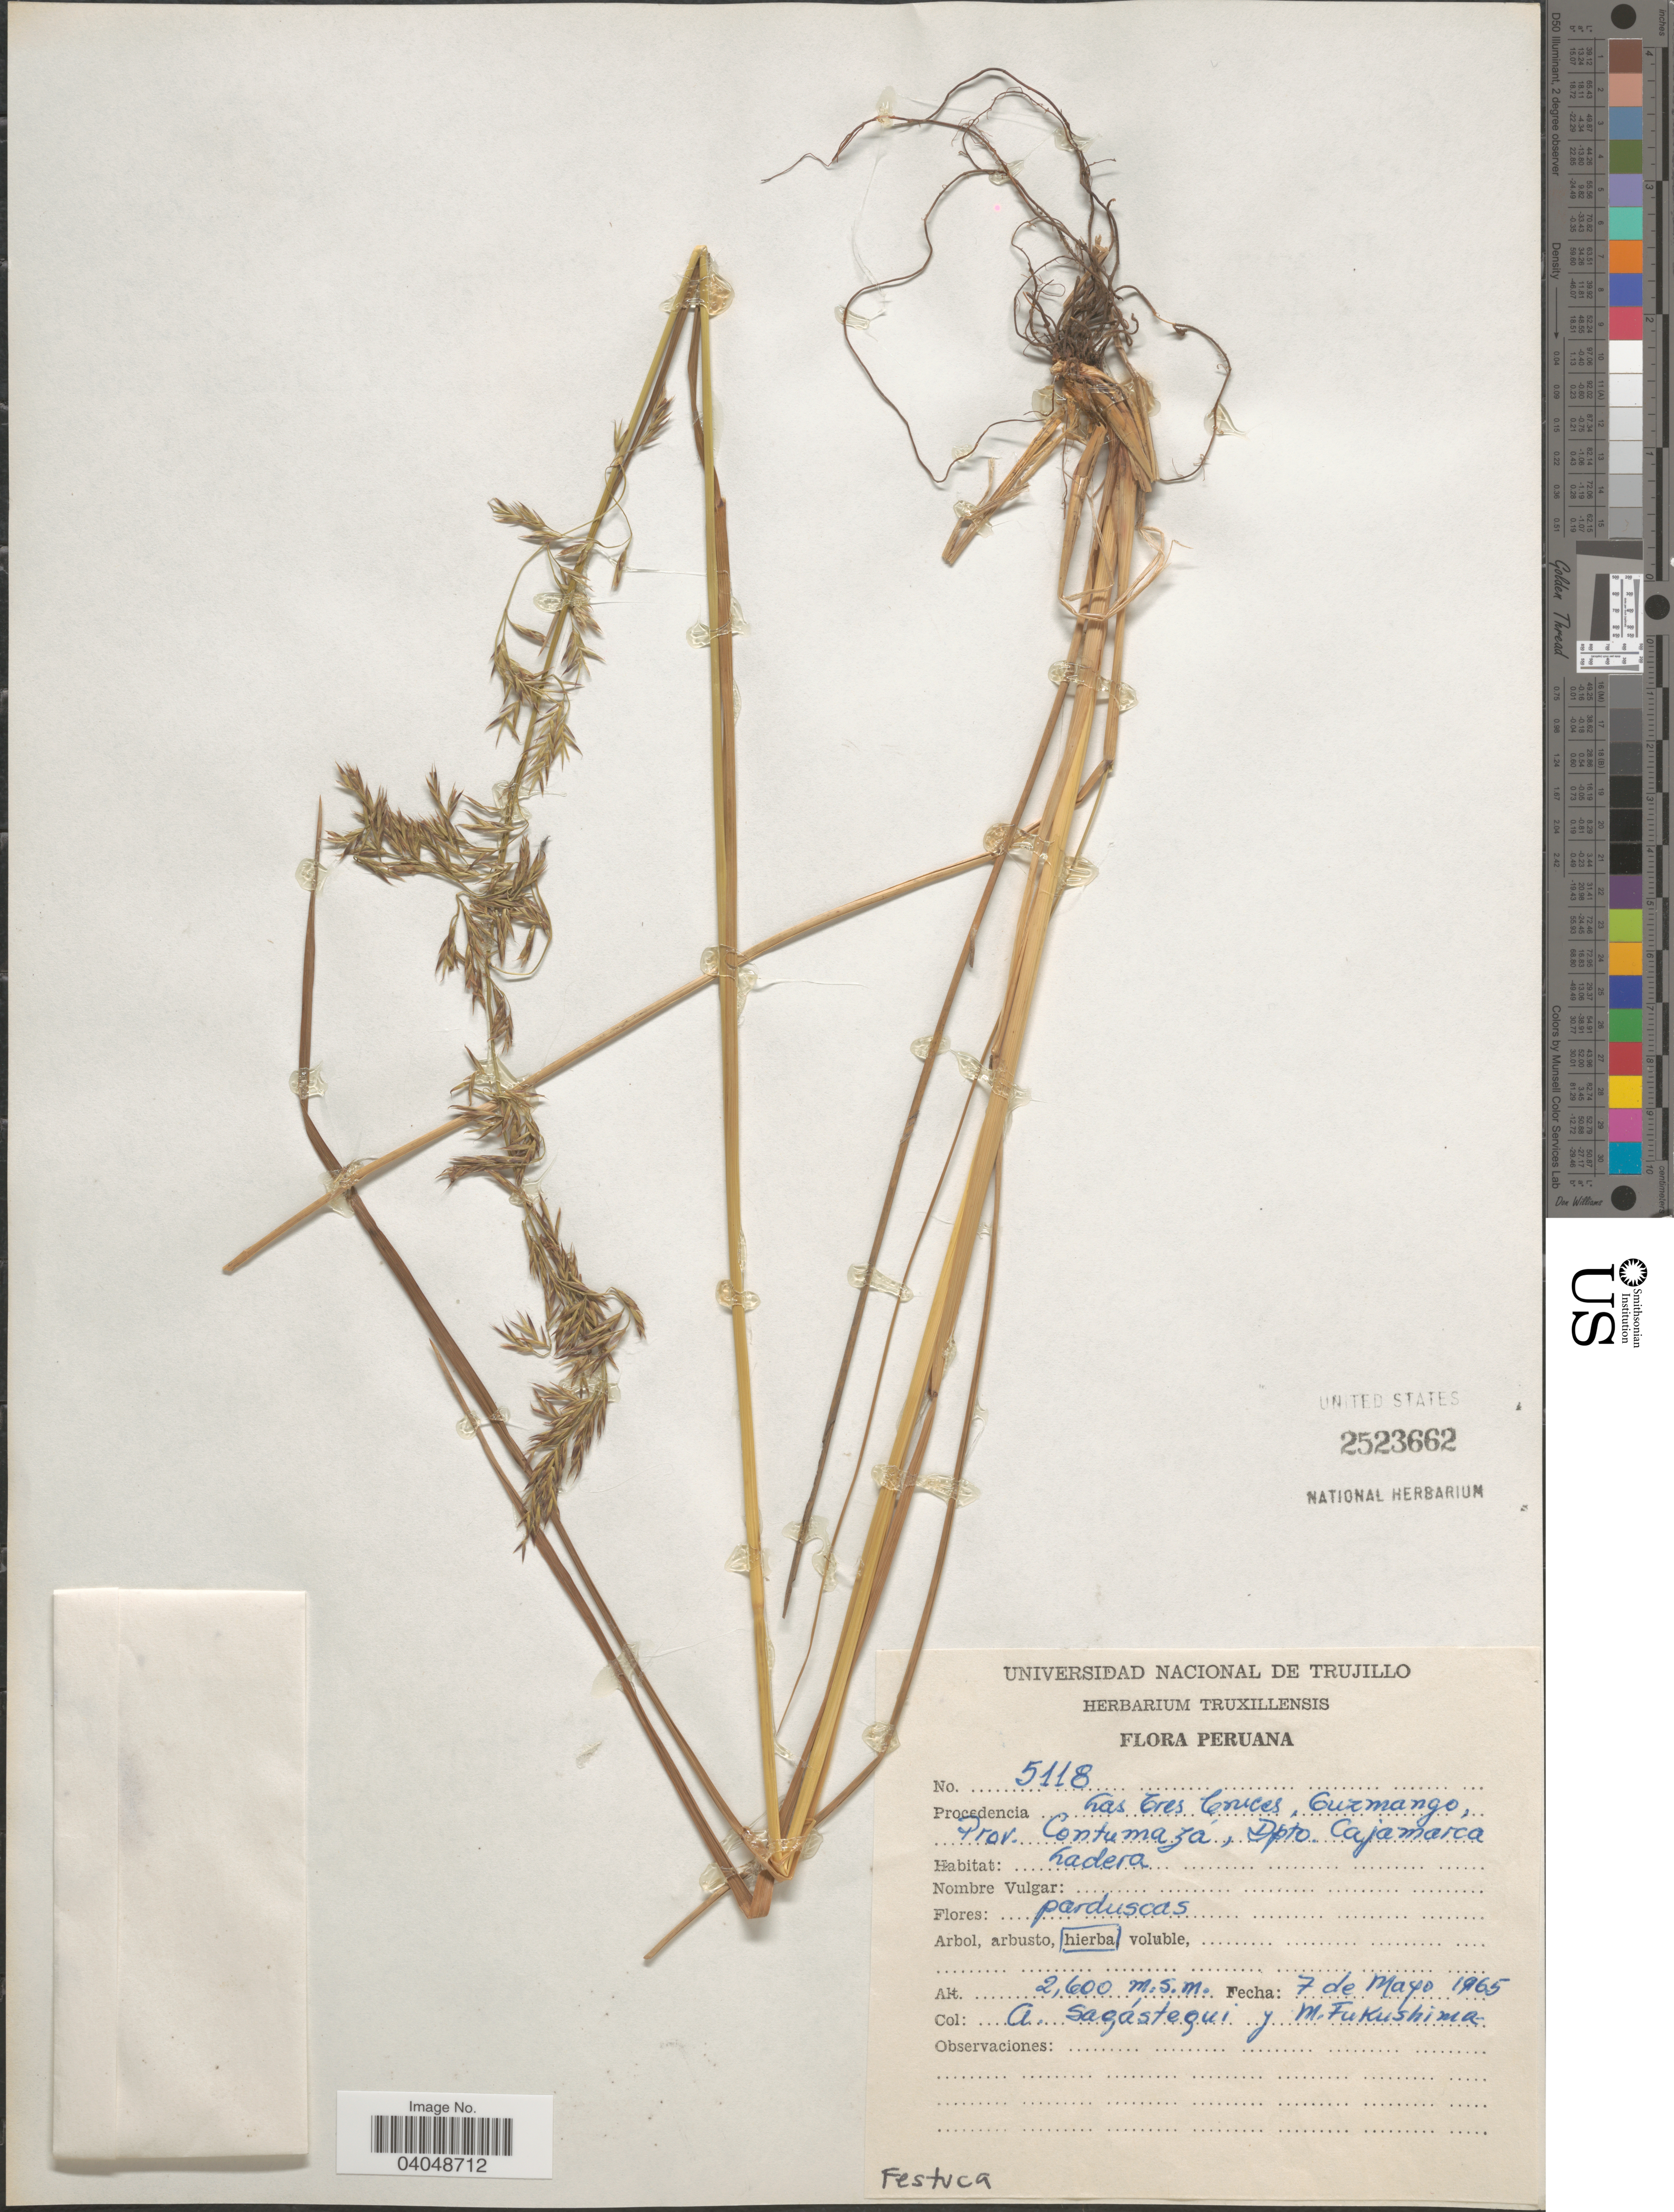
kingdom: Plantae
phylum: Tracheophyta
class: Liliopsida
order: Poales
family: Poaceae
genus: Festuca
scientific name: Festuca sp.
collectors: A. Sagastegui & M. Fukushima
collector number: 5118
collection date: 1965-05-07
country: Peru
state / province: Cajamarca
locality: Las Tres Cruces, Cuzmango, Prov. Contumaza, Dpto. Cajamarca.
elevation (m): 2600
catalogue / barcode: US 2523662